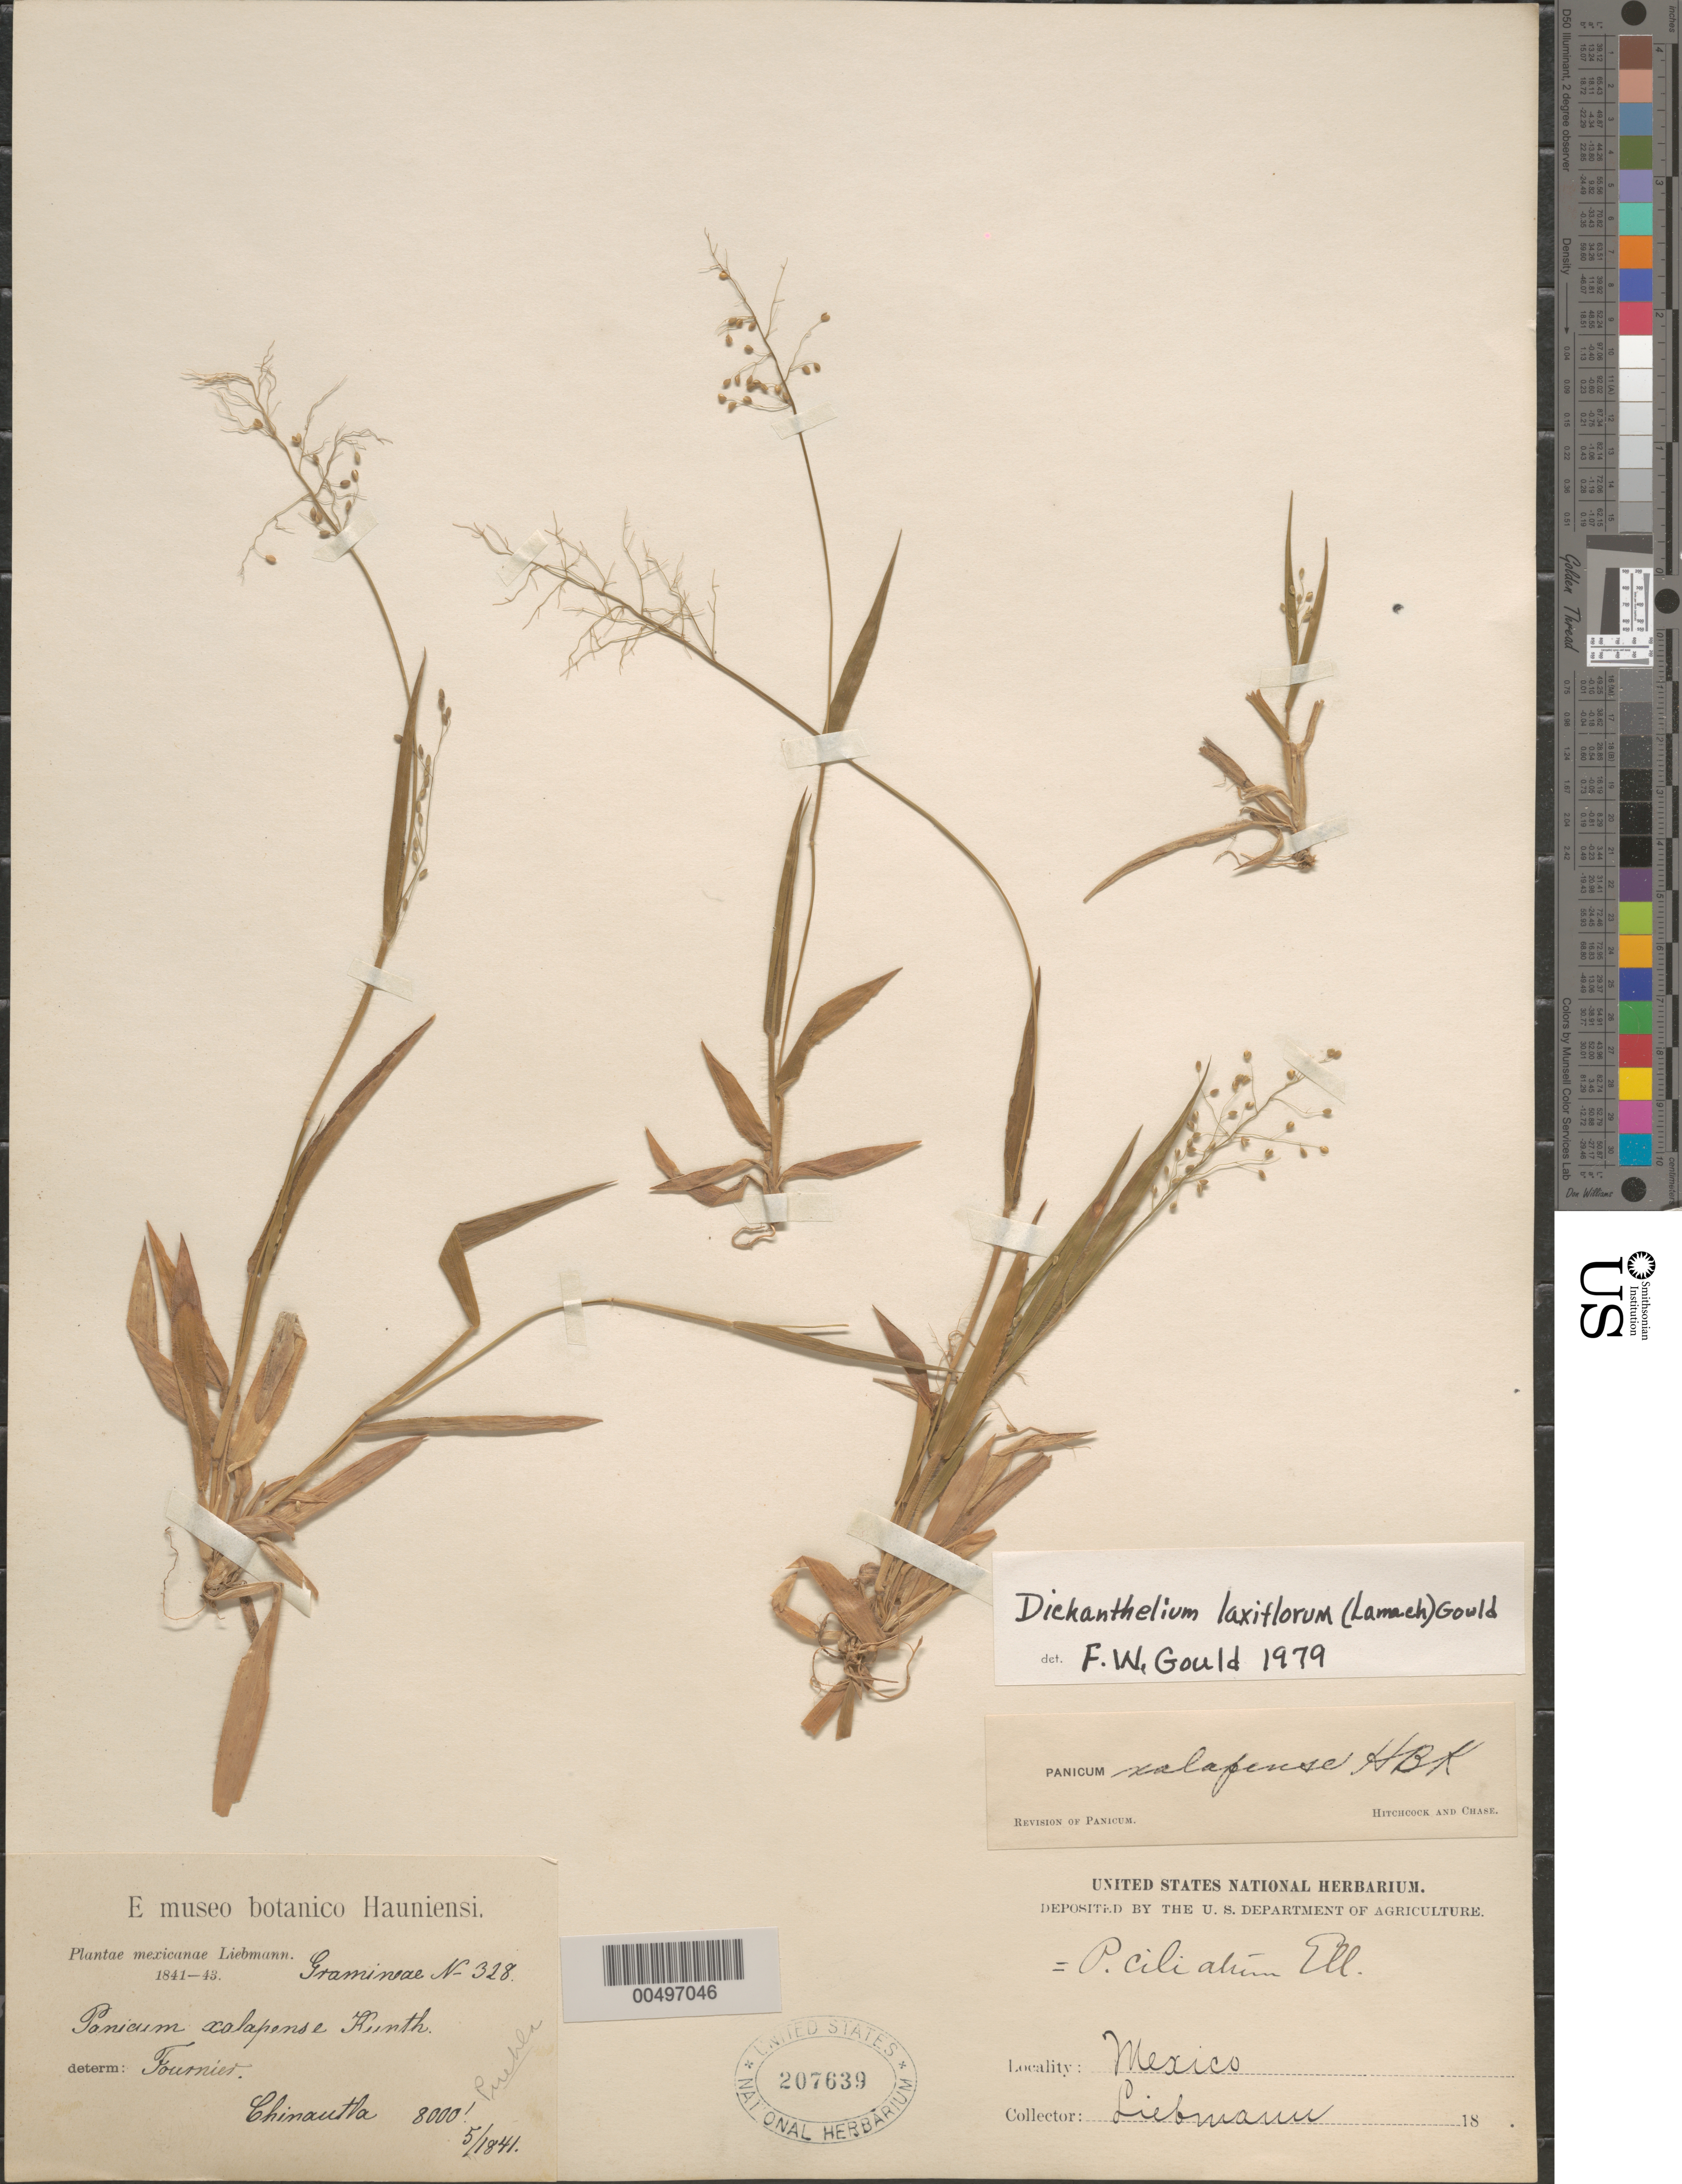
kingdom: Plantae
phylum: Tracheophyta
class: Liliopsida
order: Poales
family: Poaceae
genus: Dichanthelium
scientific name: Dichanthelium laxiflorum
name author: (Lam.) Gould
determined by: Gould, F. W.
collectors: F. M. Liebmann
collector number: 328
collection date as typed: May 1841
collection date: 1841-05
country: Mexico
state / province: Puebla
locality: Chinantla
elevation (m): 2438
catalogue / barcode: US 207639